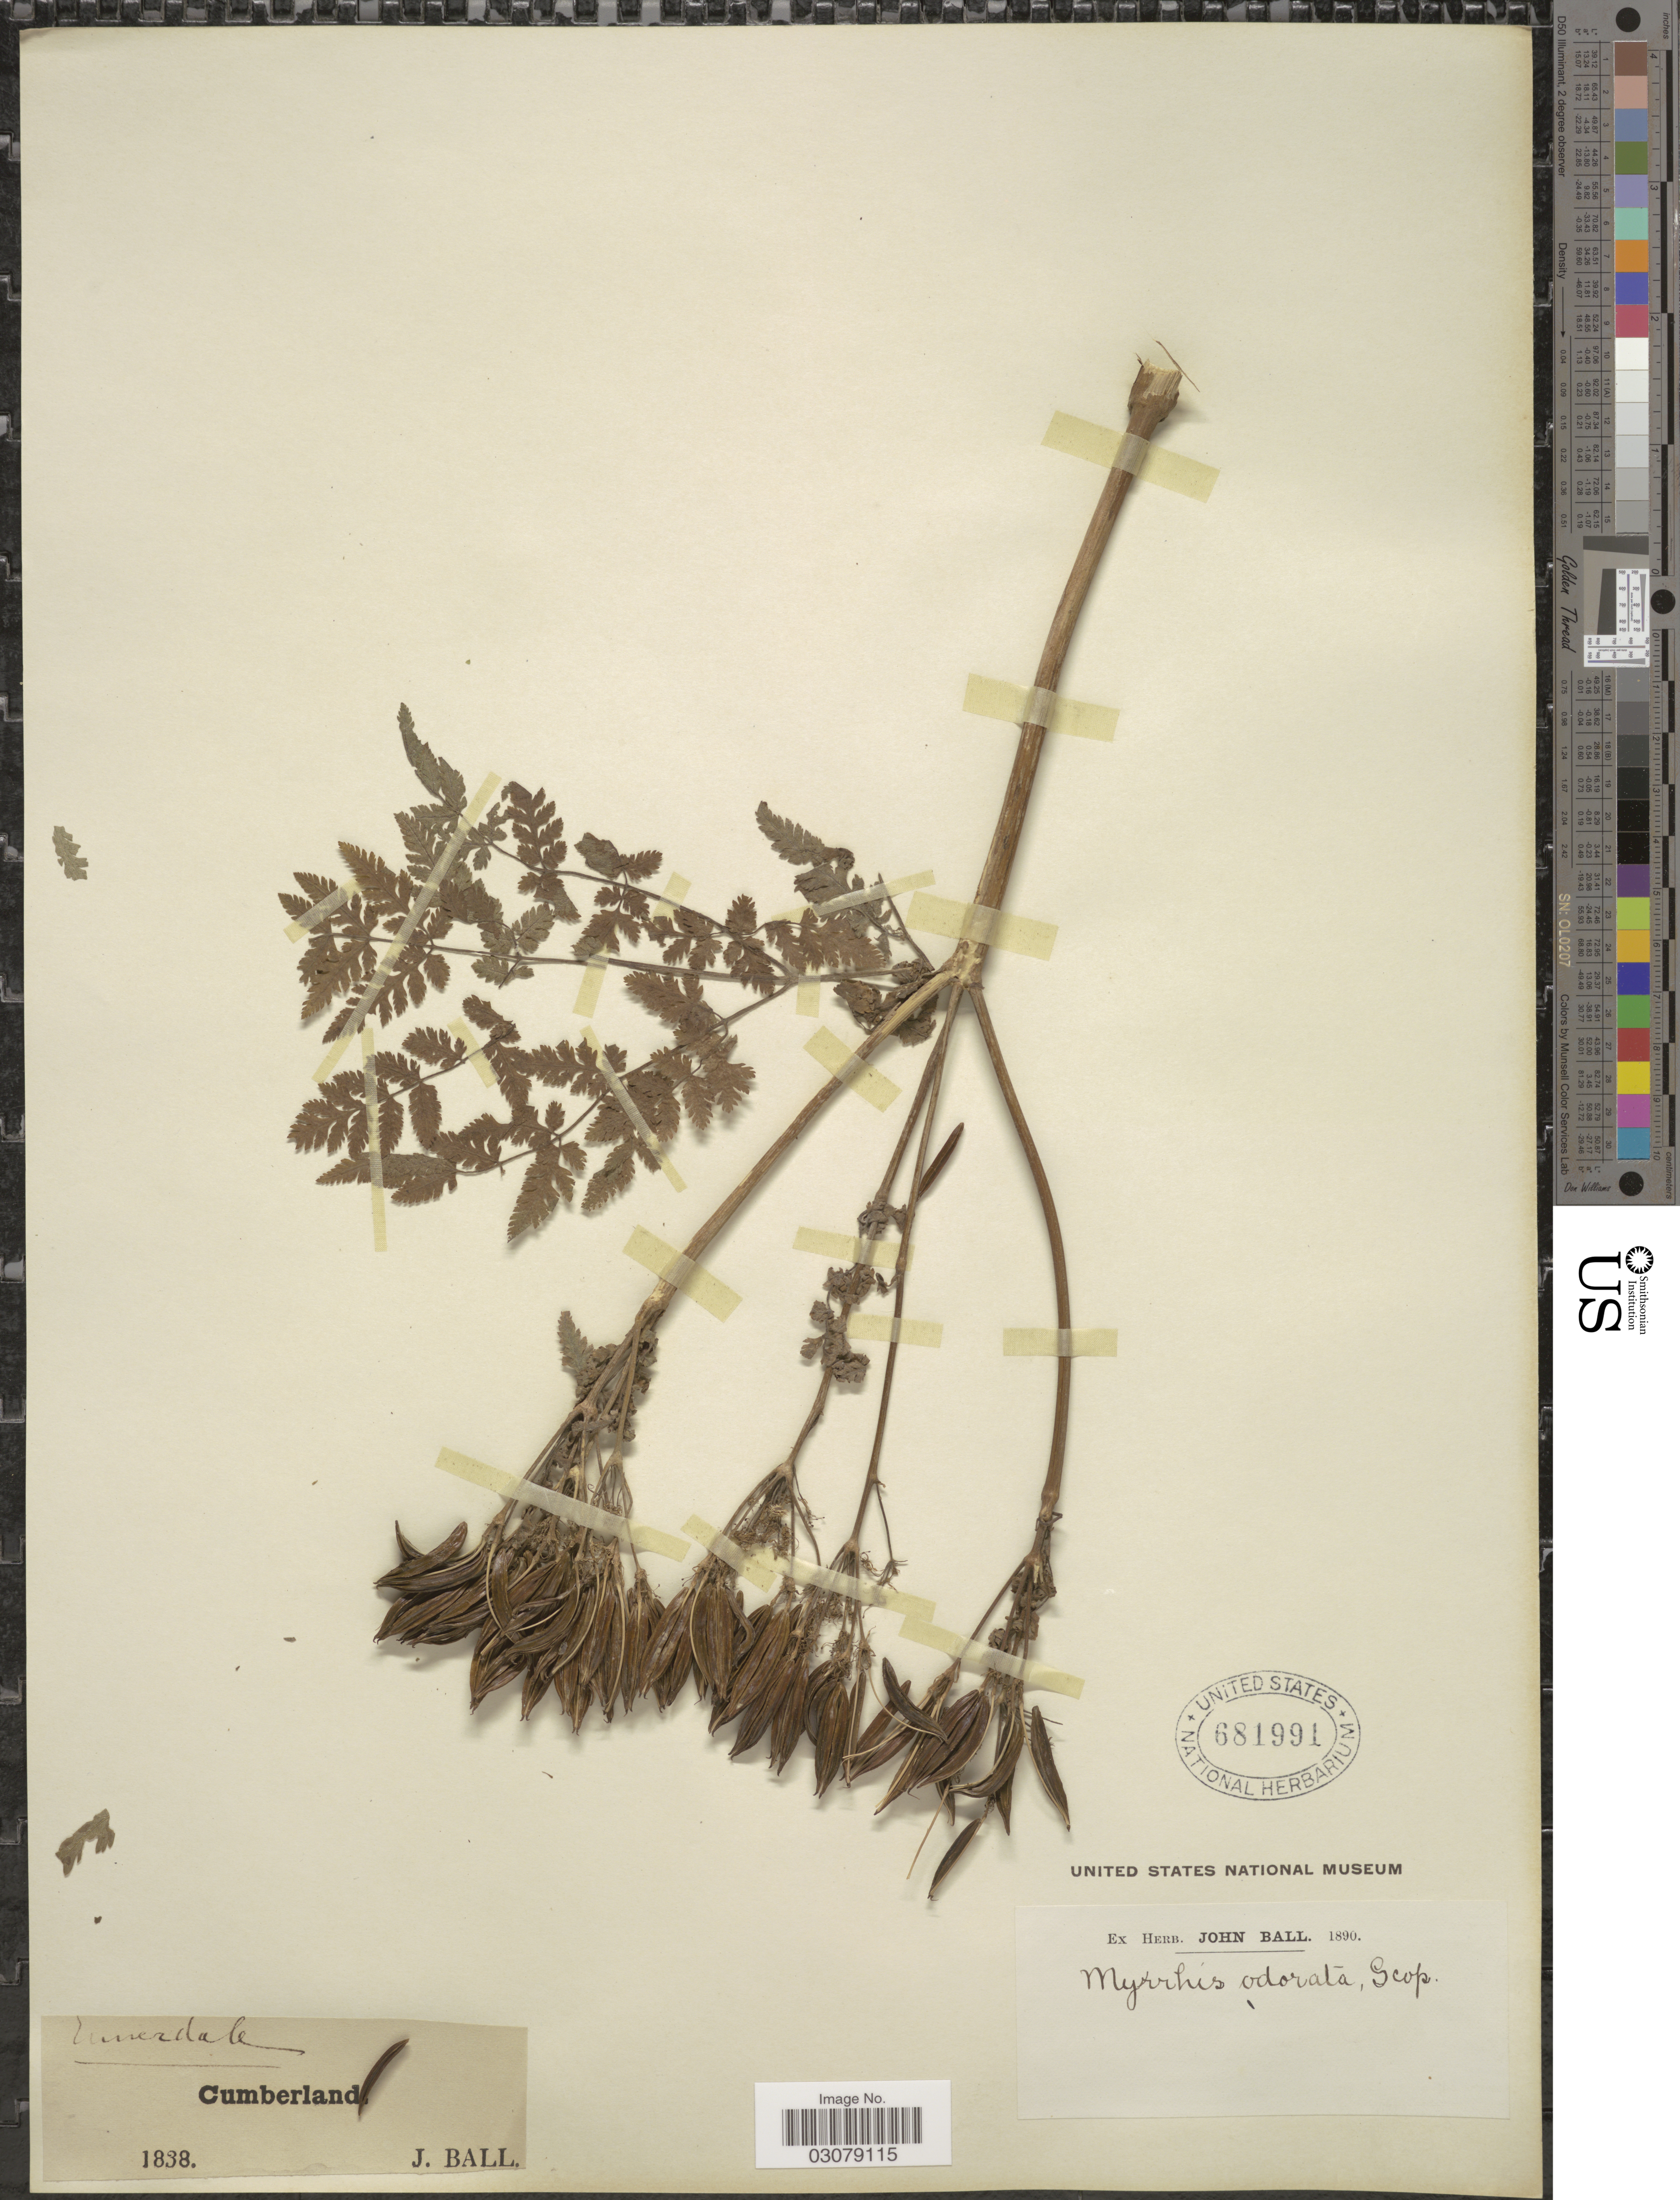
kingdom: Plantae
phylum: Tracheophyta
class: Magnoliopsida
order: Apiales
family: Apiaceae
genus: Myrrhis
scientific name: Myrrhis odorata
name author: (L.) Scop.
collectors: J. Ball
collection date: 1838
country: United Kingdom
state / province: England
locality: Cumberland. Ennerdale.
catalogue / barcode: US 681991